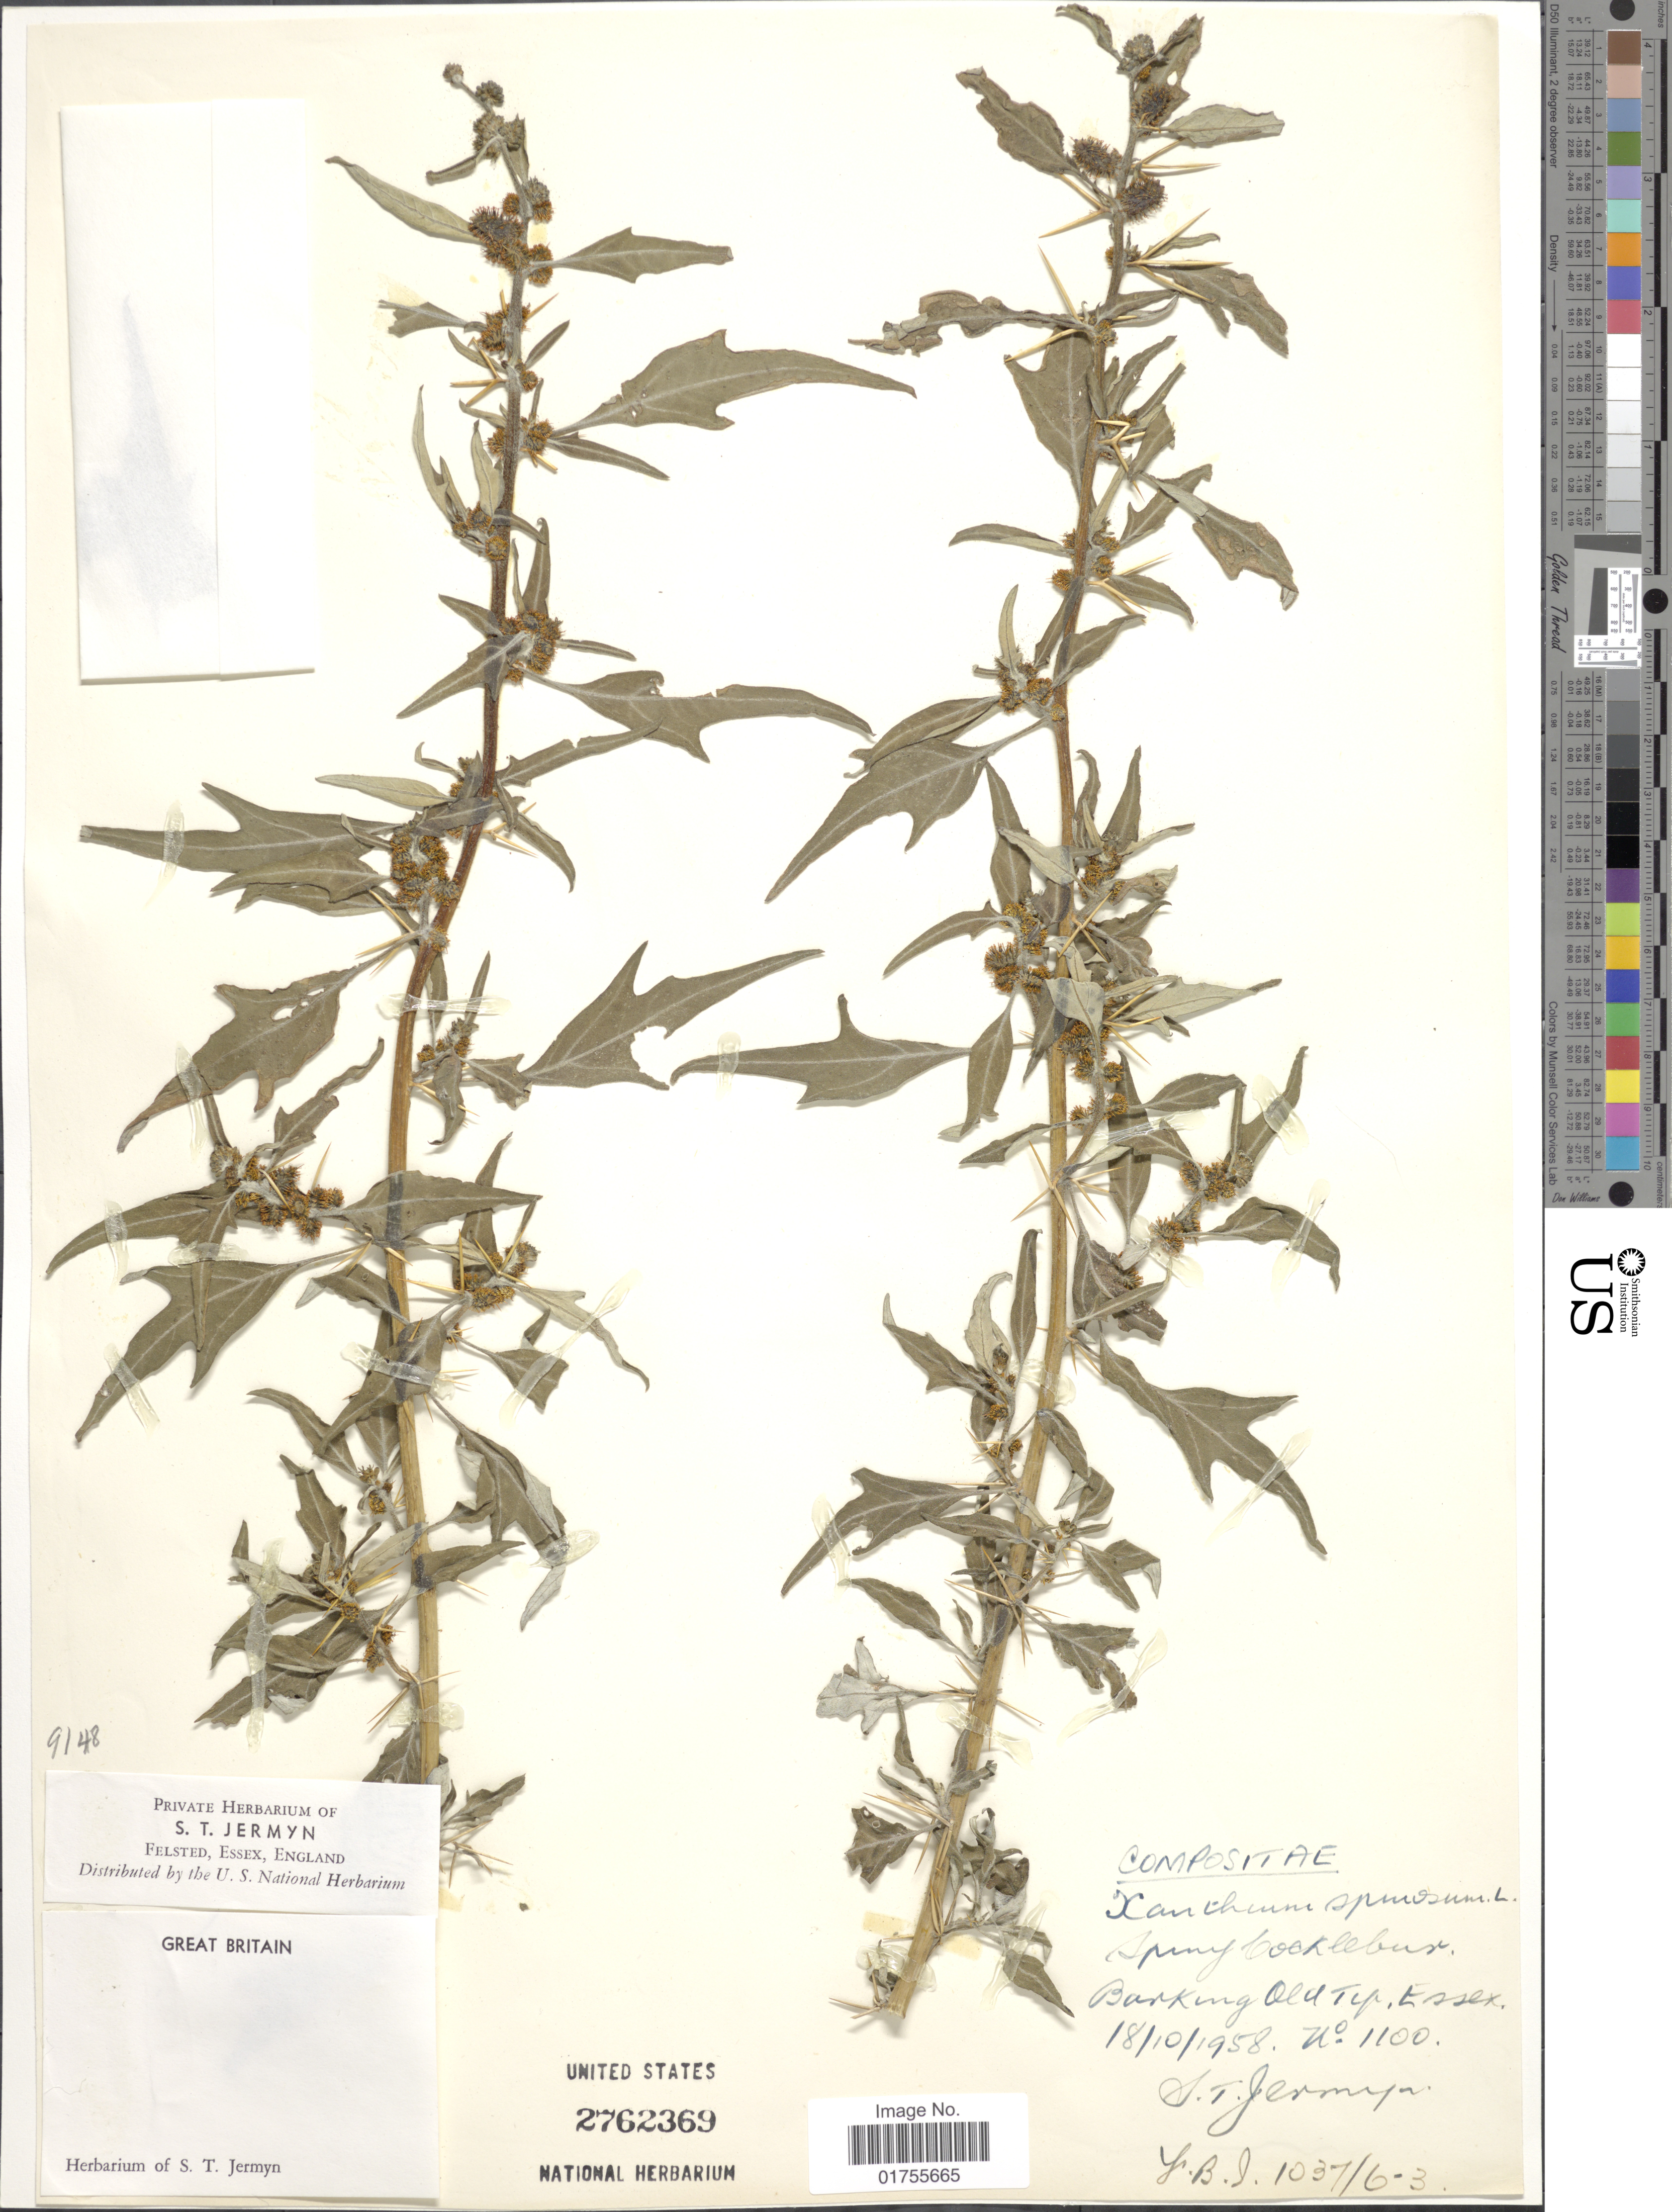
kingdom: Plantae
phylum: Tracheophyta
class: Magnoliopsida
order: Asterales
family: Asteraceae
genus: Xanthium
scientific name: Xanthium spinosum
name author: L.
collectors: S. Jermyn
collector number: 100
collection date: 1958-10-18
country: United Kingdom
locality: Great Britain, Banking Old Tp, Essex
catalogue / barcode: US 2762369